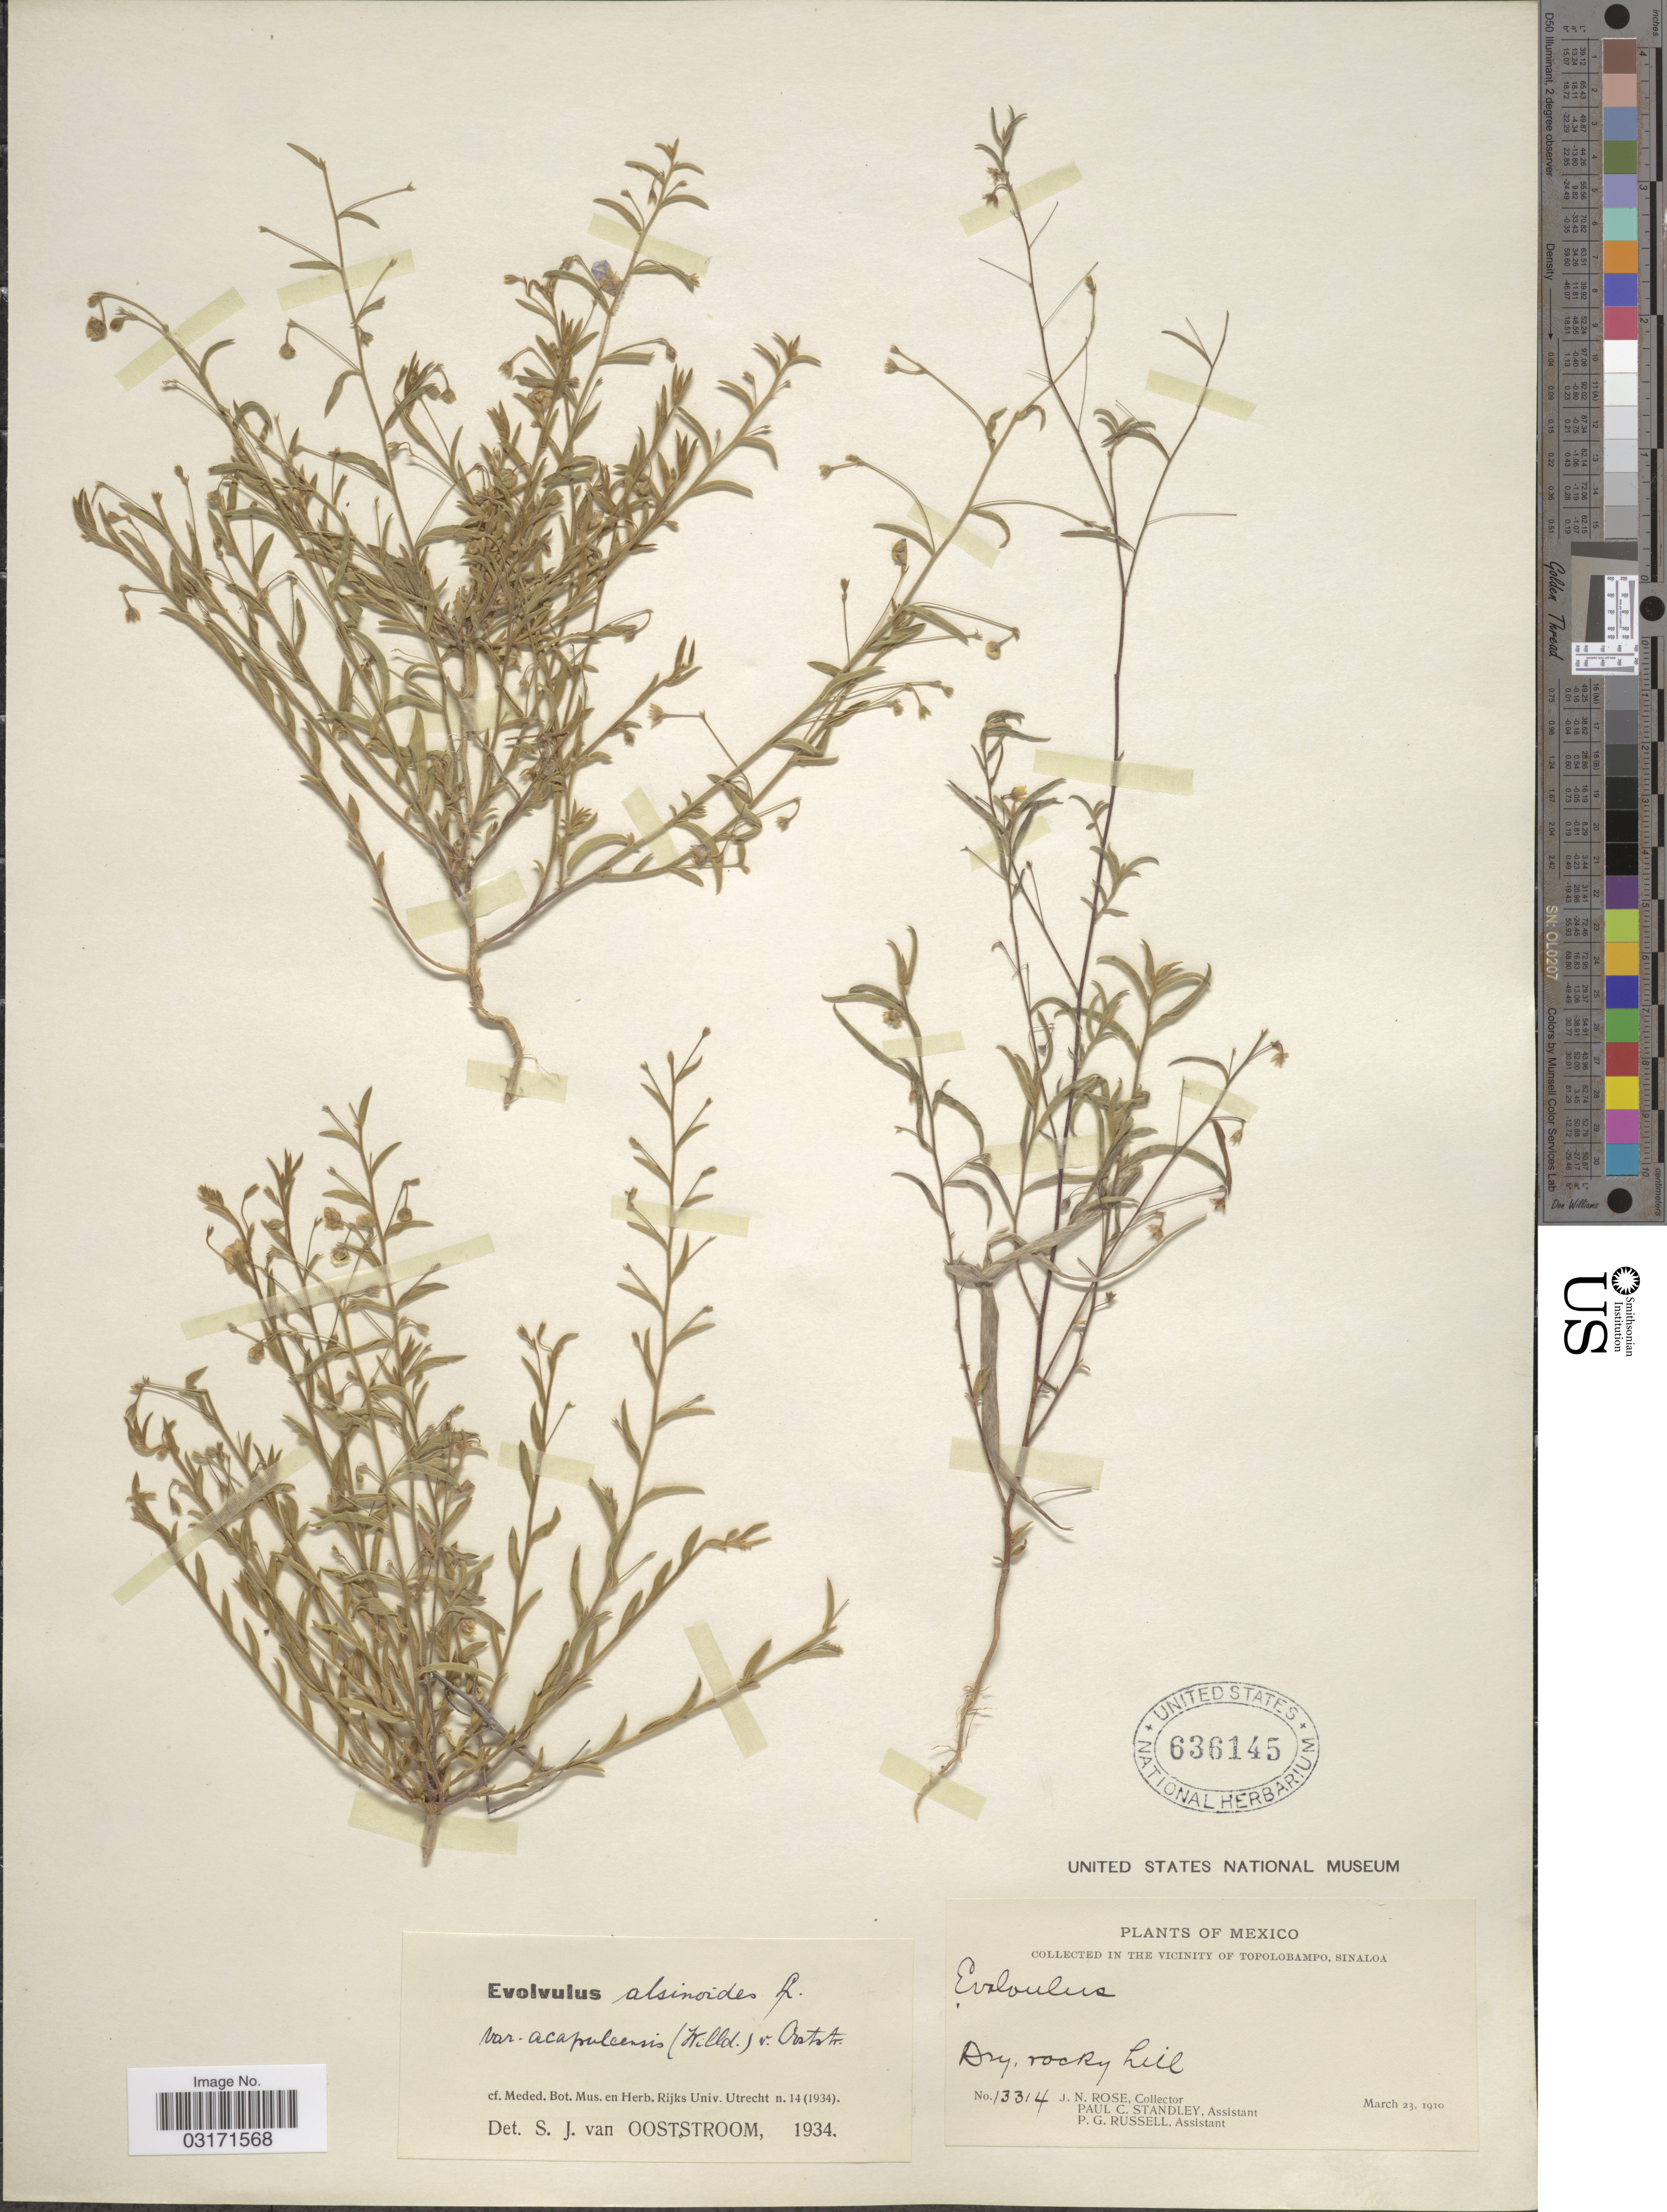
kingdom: Plantae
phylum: Tracheophyta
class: Magnoliopsida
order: Solanales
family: Convolvulaceae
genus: Evolvulus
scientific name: Evolvulus alsinoides var. acapulcensis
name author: (Willd. ex Schult.) Ooststr.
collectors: J. N. Rose, P. C. Standley & P. G. Russell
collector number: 13314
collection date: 1910-03-23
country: Mexico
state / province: Sinaloa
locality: In The Vicinity of Topolobampo, Sinaloa.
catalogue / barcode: US 636145